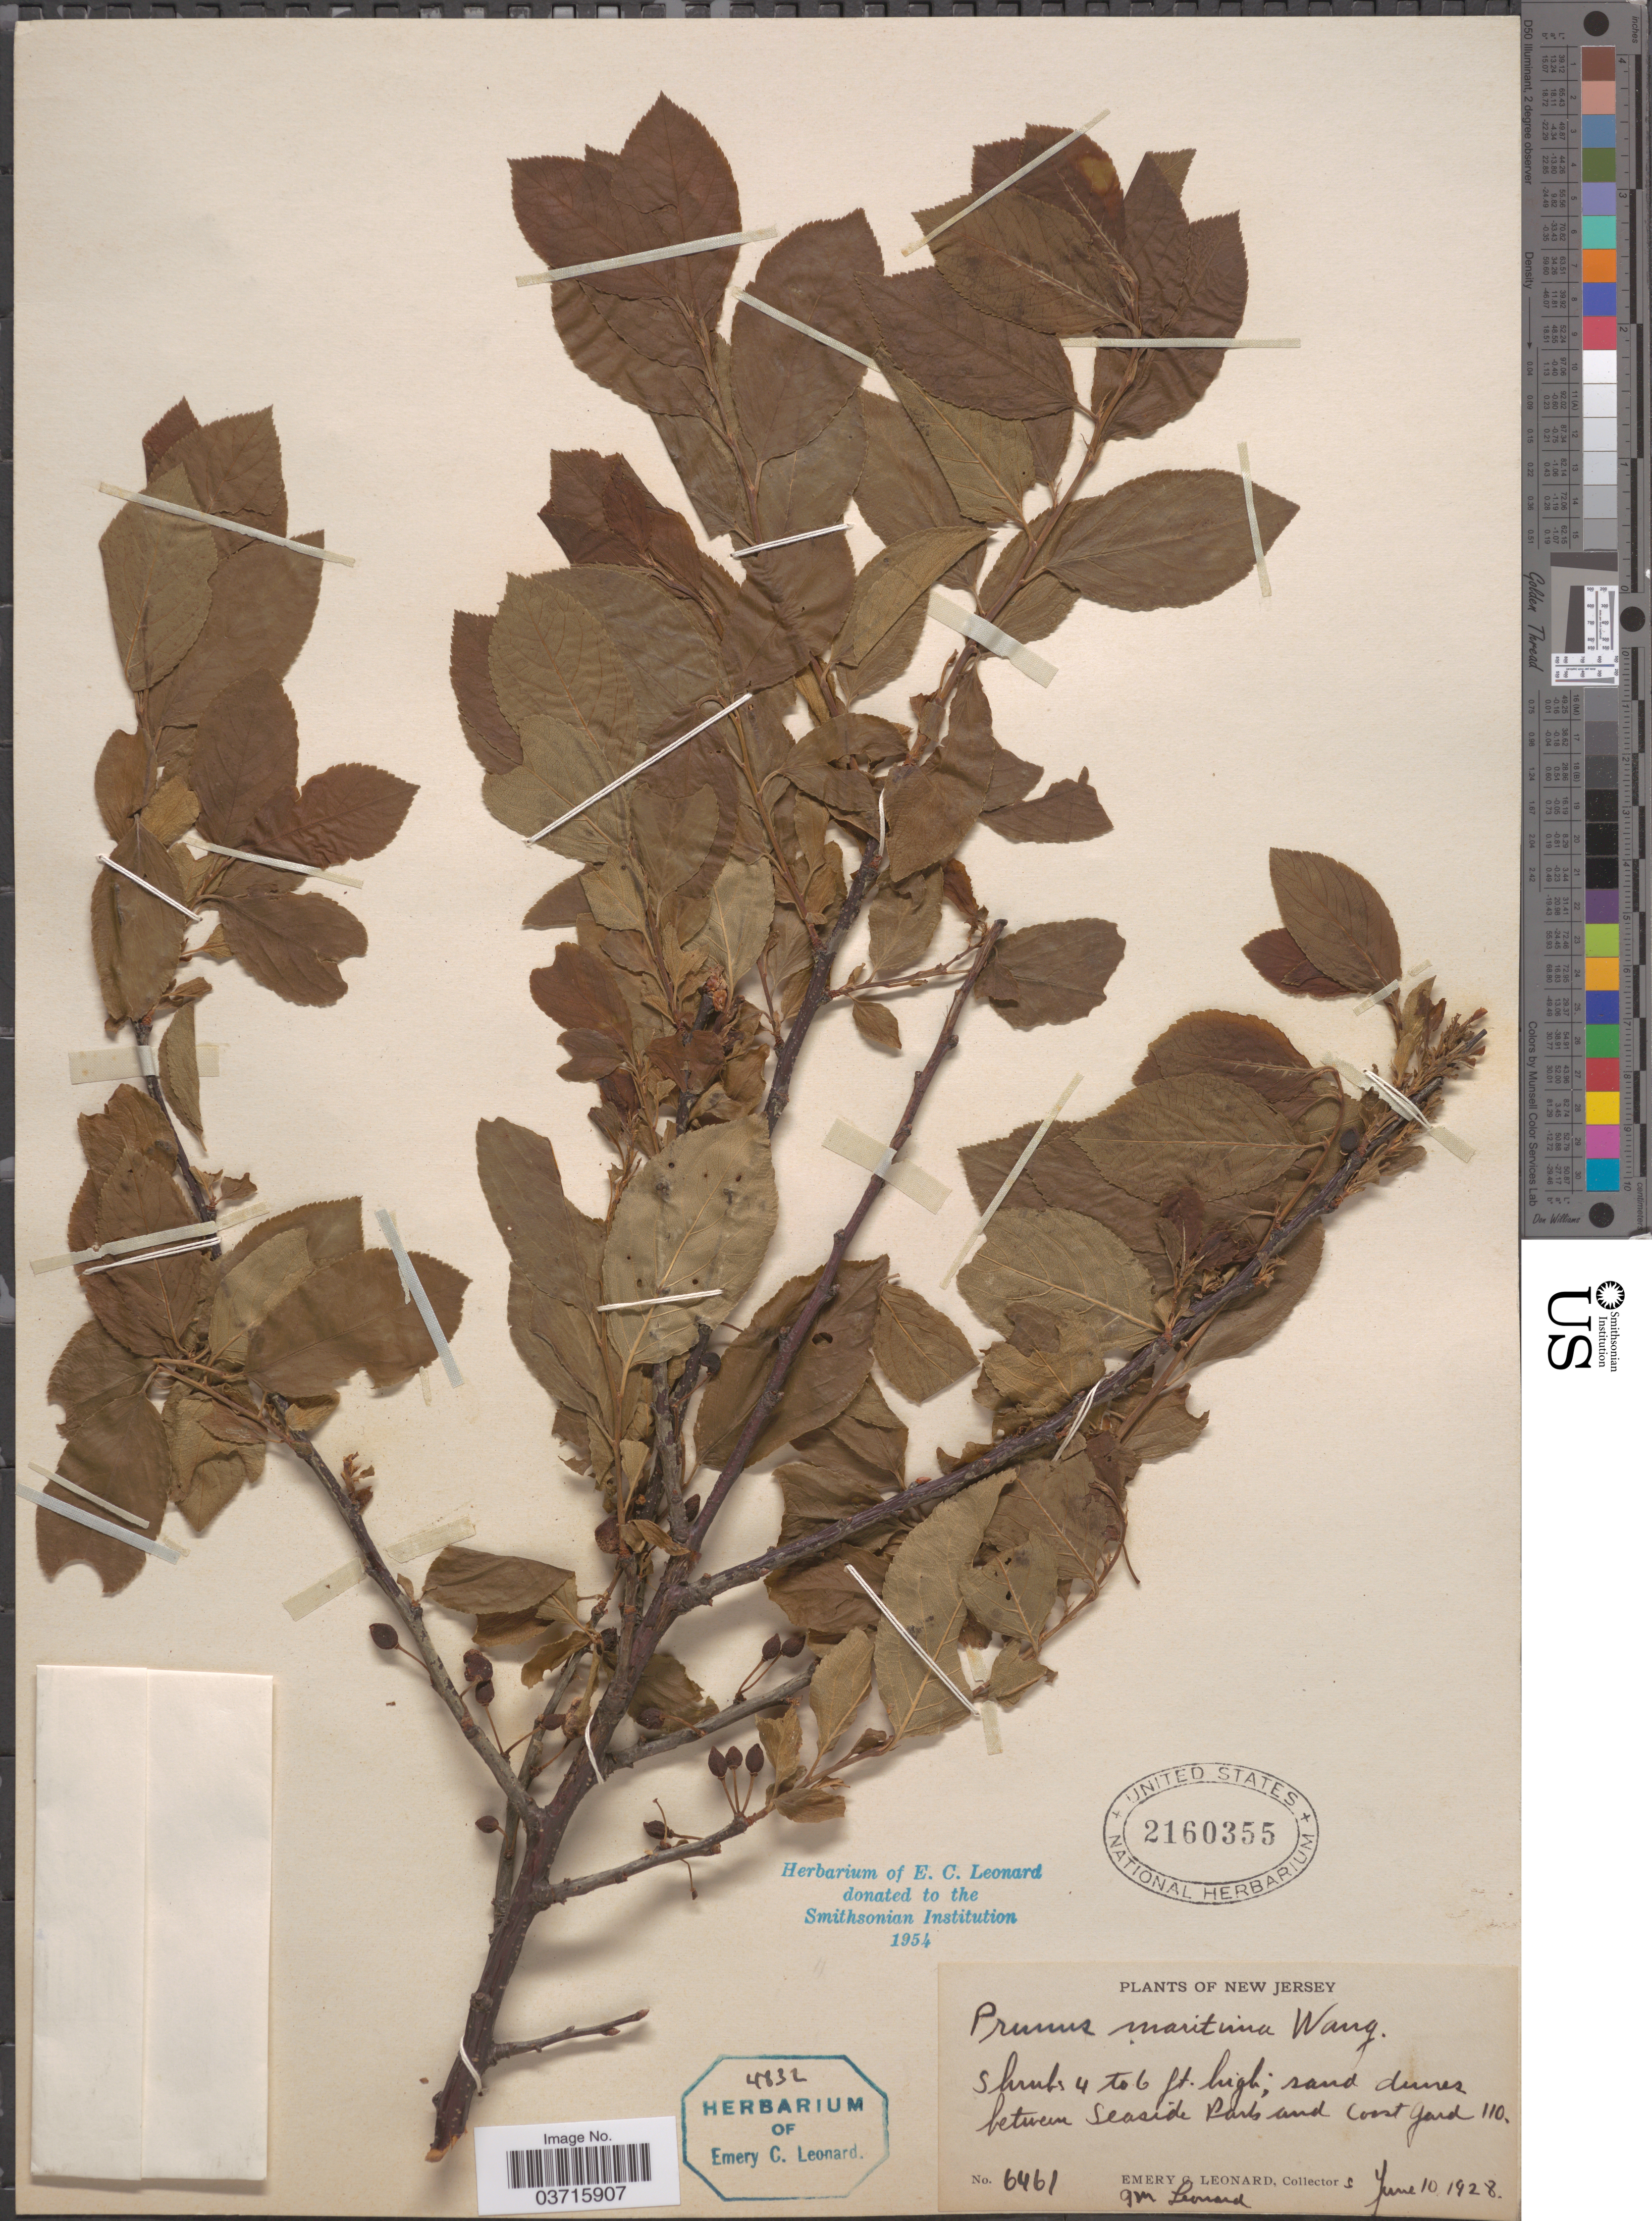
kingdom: Plantae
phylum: Tracheophyta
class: Magnoliopsida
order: Rosales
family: Rosaceae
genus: Prunus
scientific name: Prunus maritima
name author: Marshall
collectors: E. C. Leonard & G. M. Leonard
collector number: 6461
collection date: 1928-06-10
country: United States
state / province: New Jersey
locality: Sand dunes between Seaside Park and Coast Yard 110.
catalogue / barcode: US 2160355